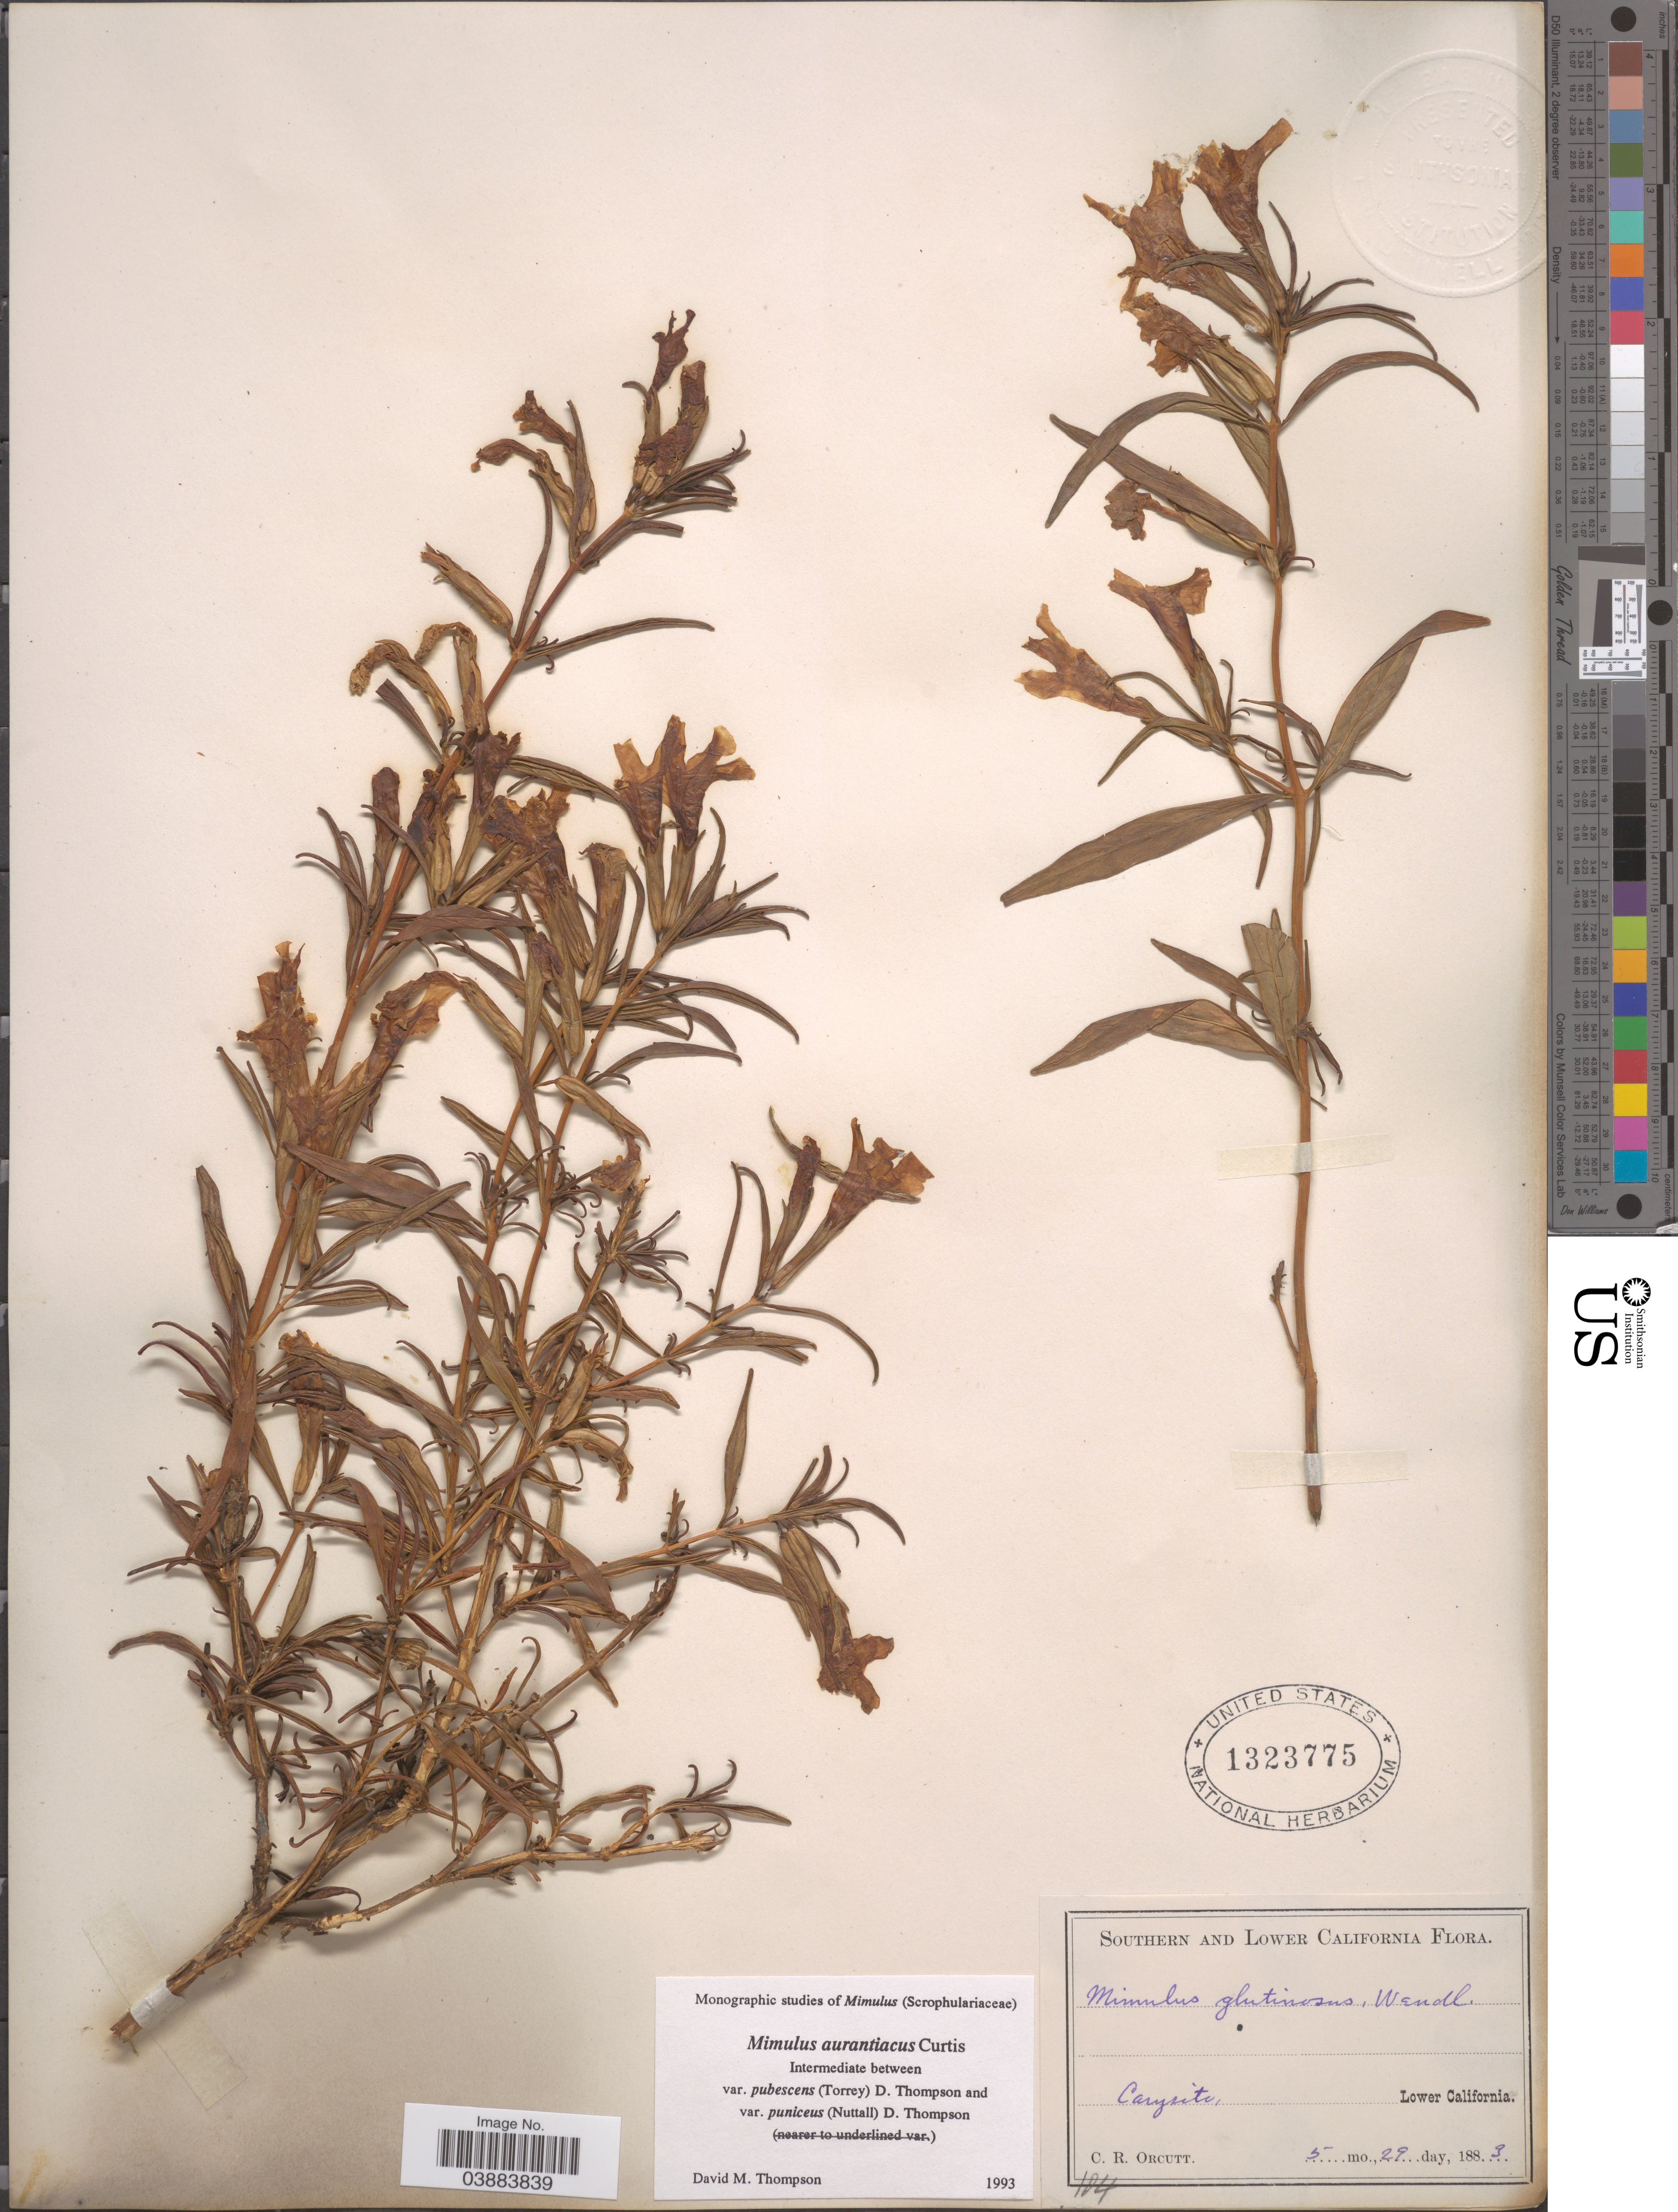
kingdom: Plantae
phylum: Tracheophyta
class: Magnoliopsida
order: Lamiales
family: Phrymaceae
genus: Diplacus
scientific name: Diplacus aurantiacus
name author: (Curtis) Jeps.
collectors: C. R. Orcutt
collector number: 104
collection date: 1883-05-29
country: Mexico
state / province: Baja California Norte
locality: Lower California. Carysito.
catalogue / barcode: US 1323775